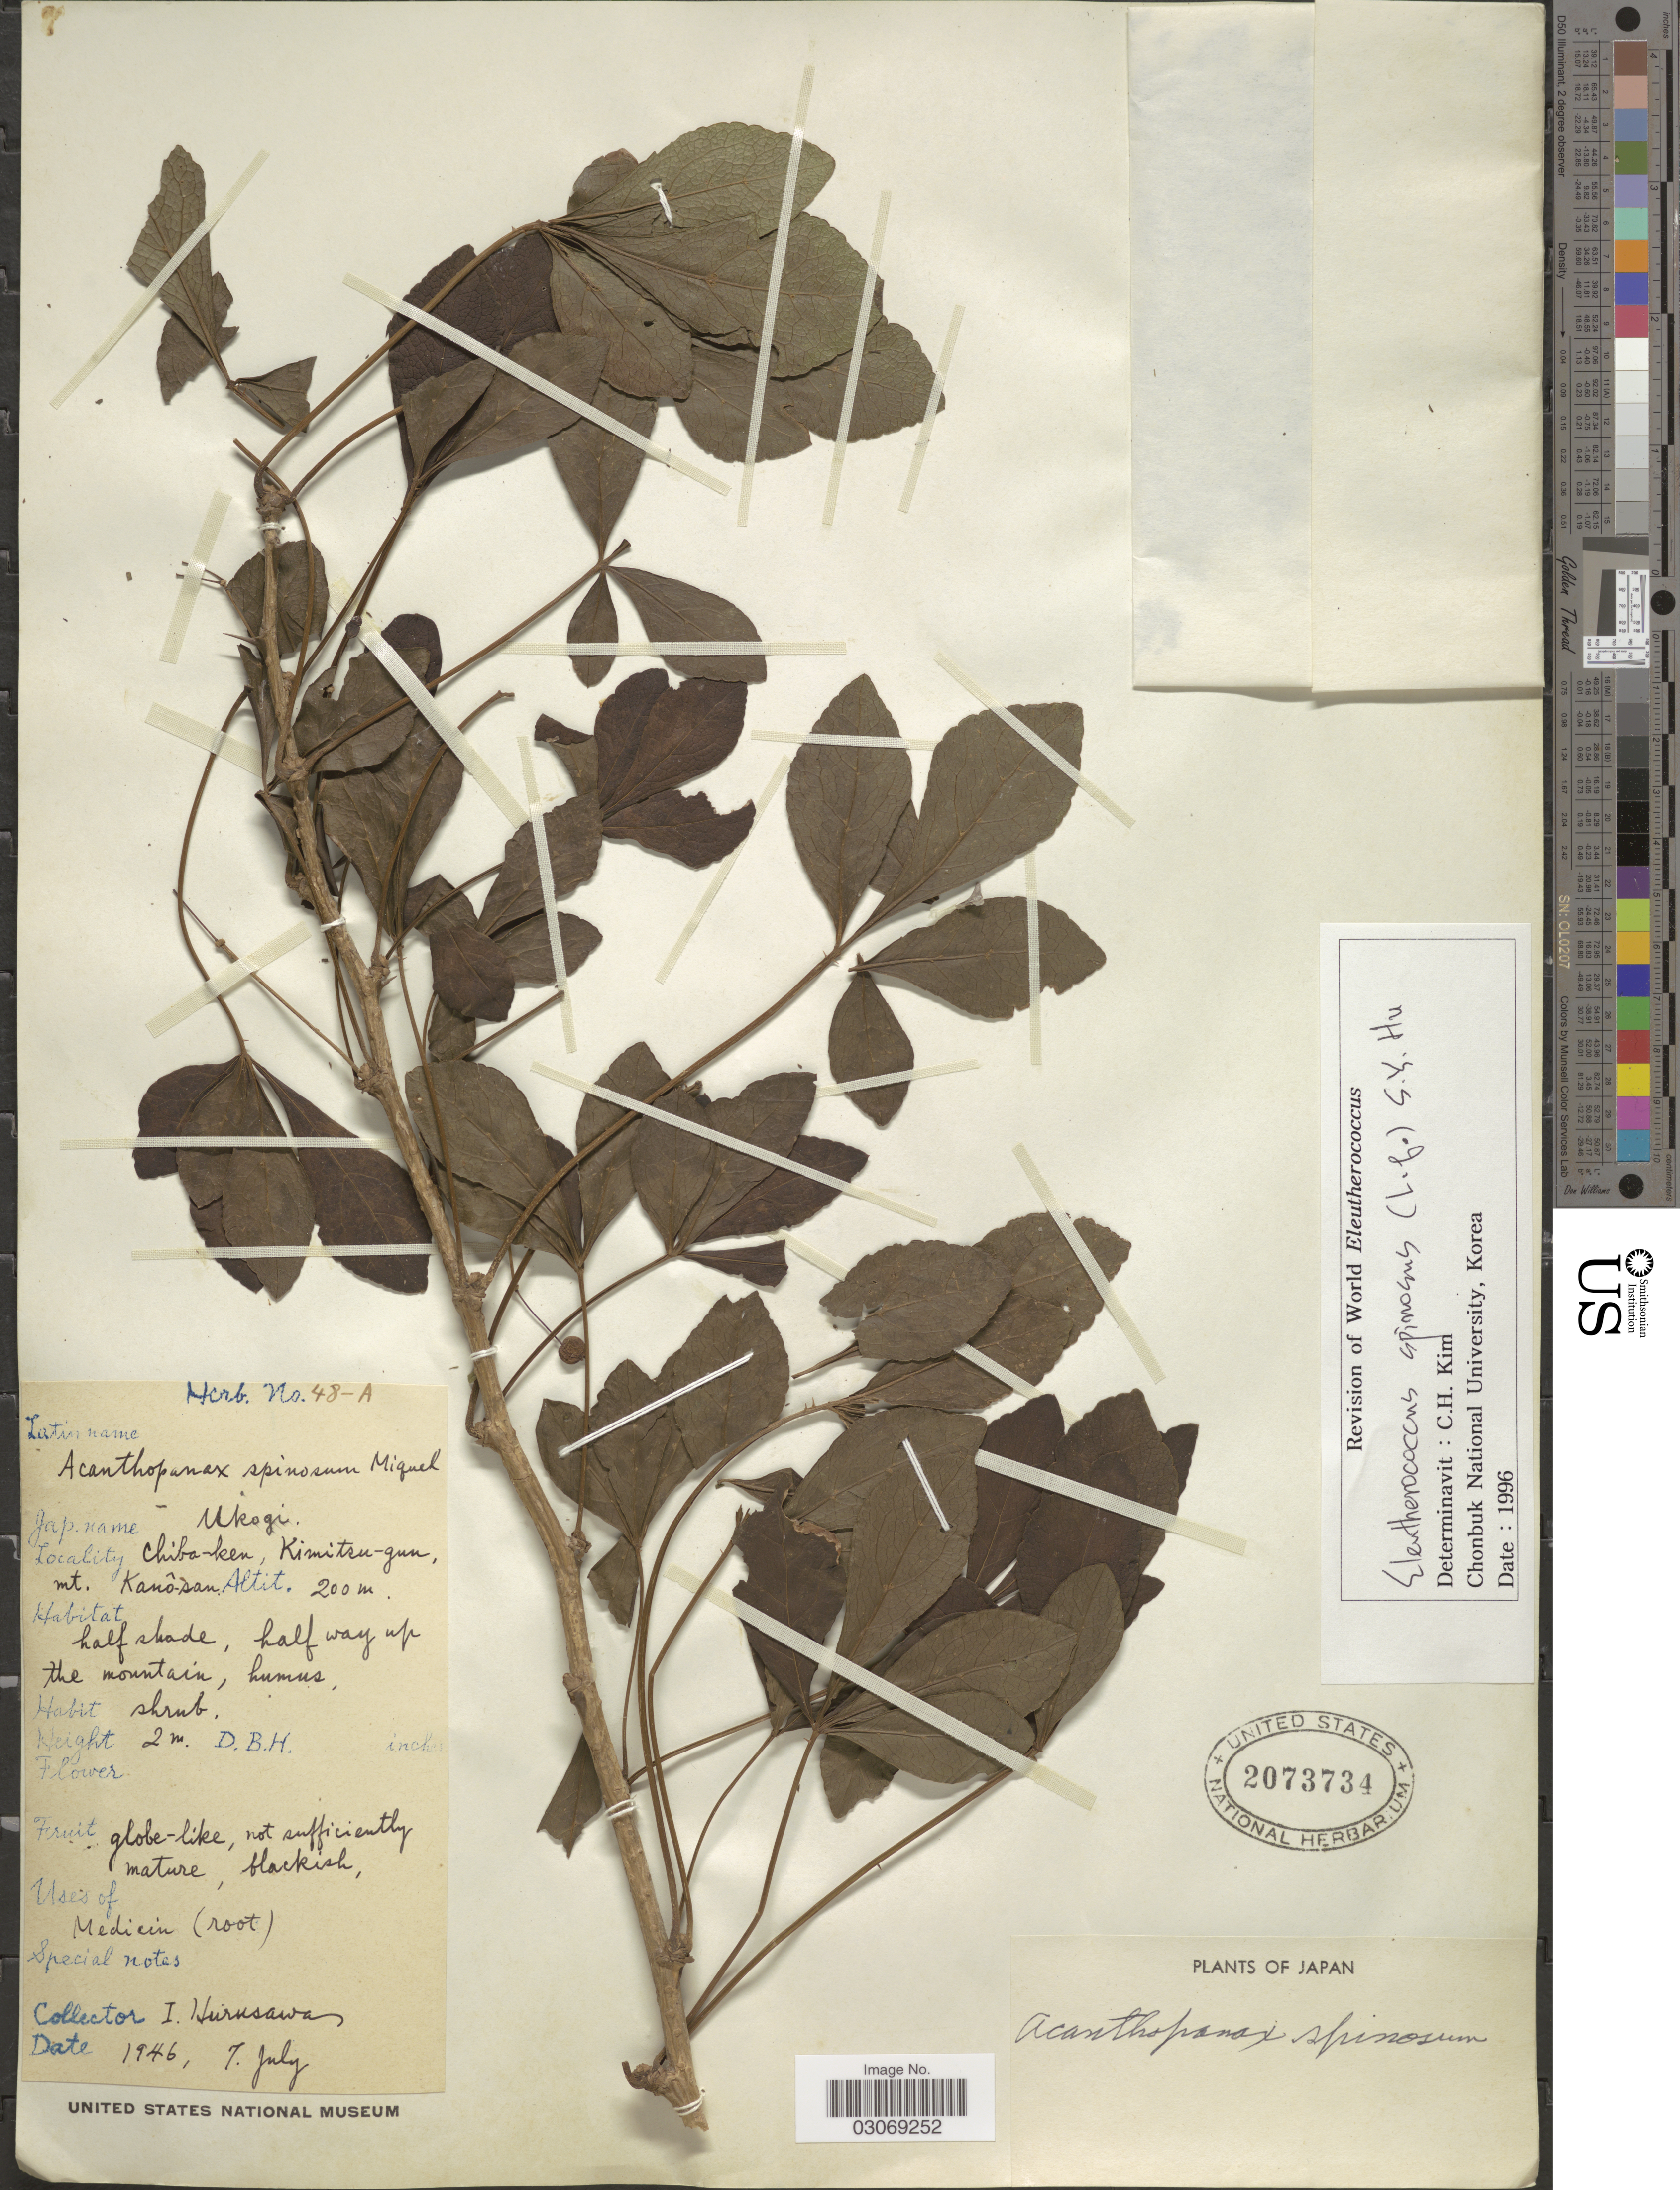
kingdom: Plantae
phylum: Tracheophyta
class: Magnoliopsida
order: Apiales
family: Araliaceae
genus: Eleutherococcus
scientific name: Eleutherococcus spinosus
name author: (L. f.) S.Y. Hu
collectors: I. Hurusawa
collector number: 48-A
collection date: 1946-07-07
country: Japan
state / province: Tiba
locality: Chiba-ken, Kimitzu-gun, mt. Kanô-san.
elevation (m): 200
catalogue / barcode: US 2073734